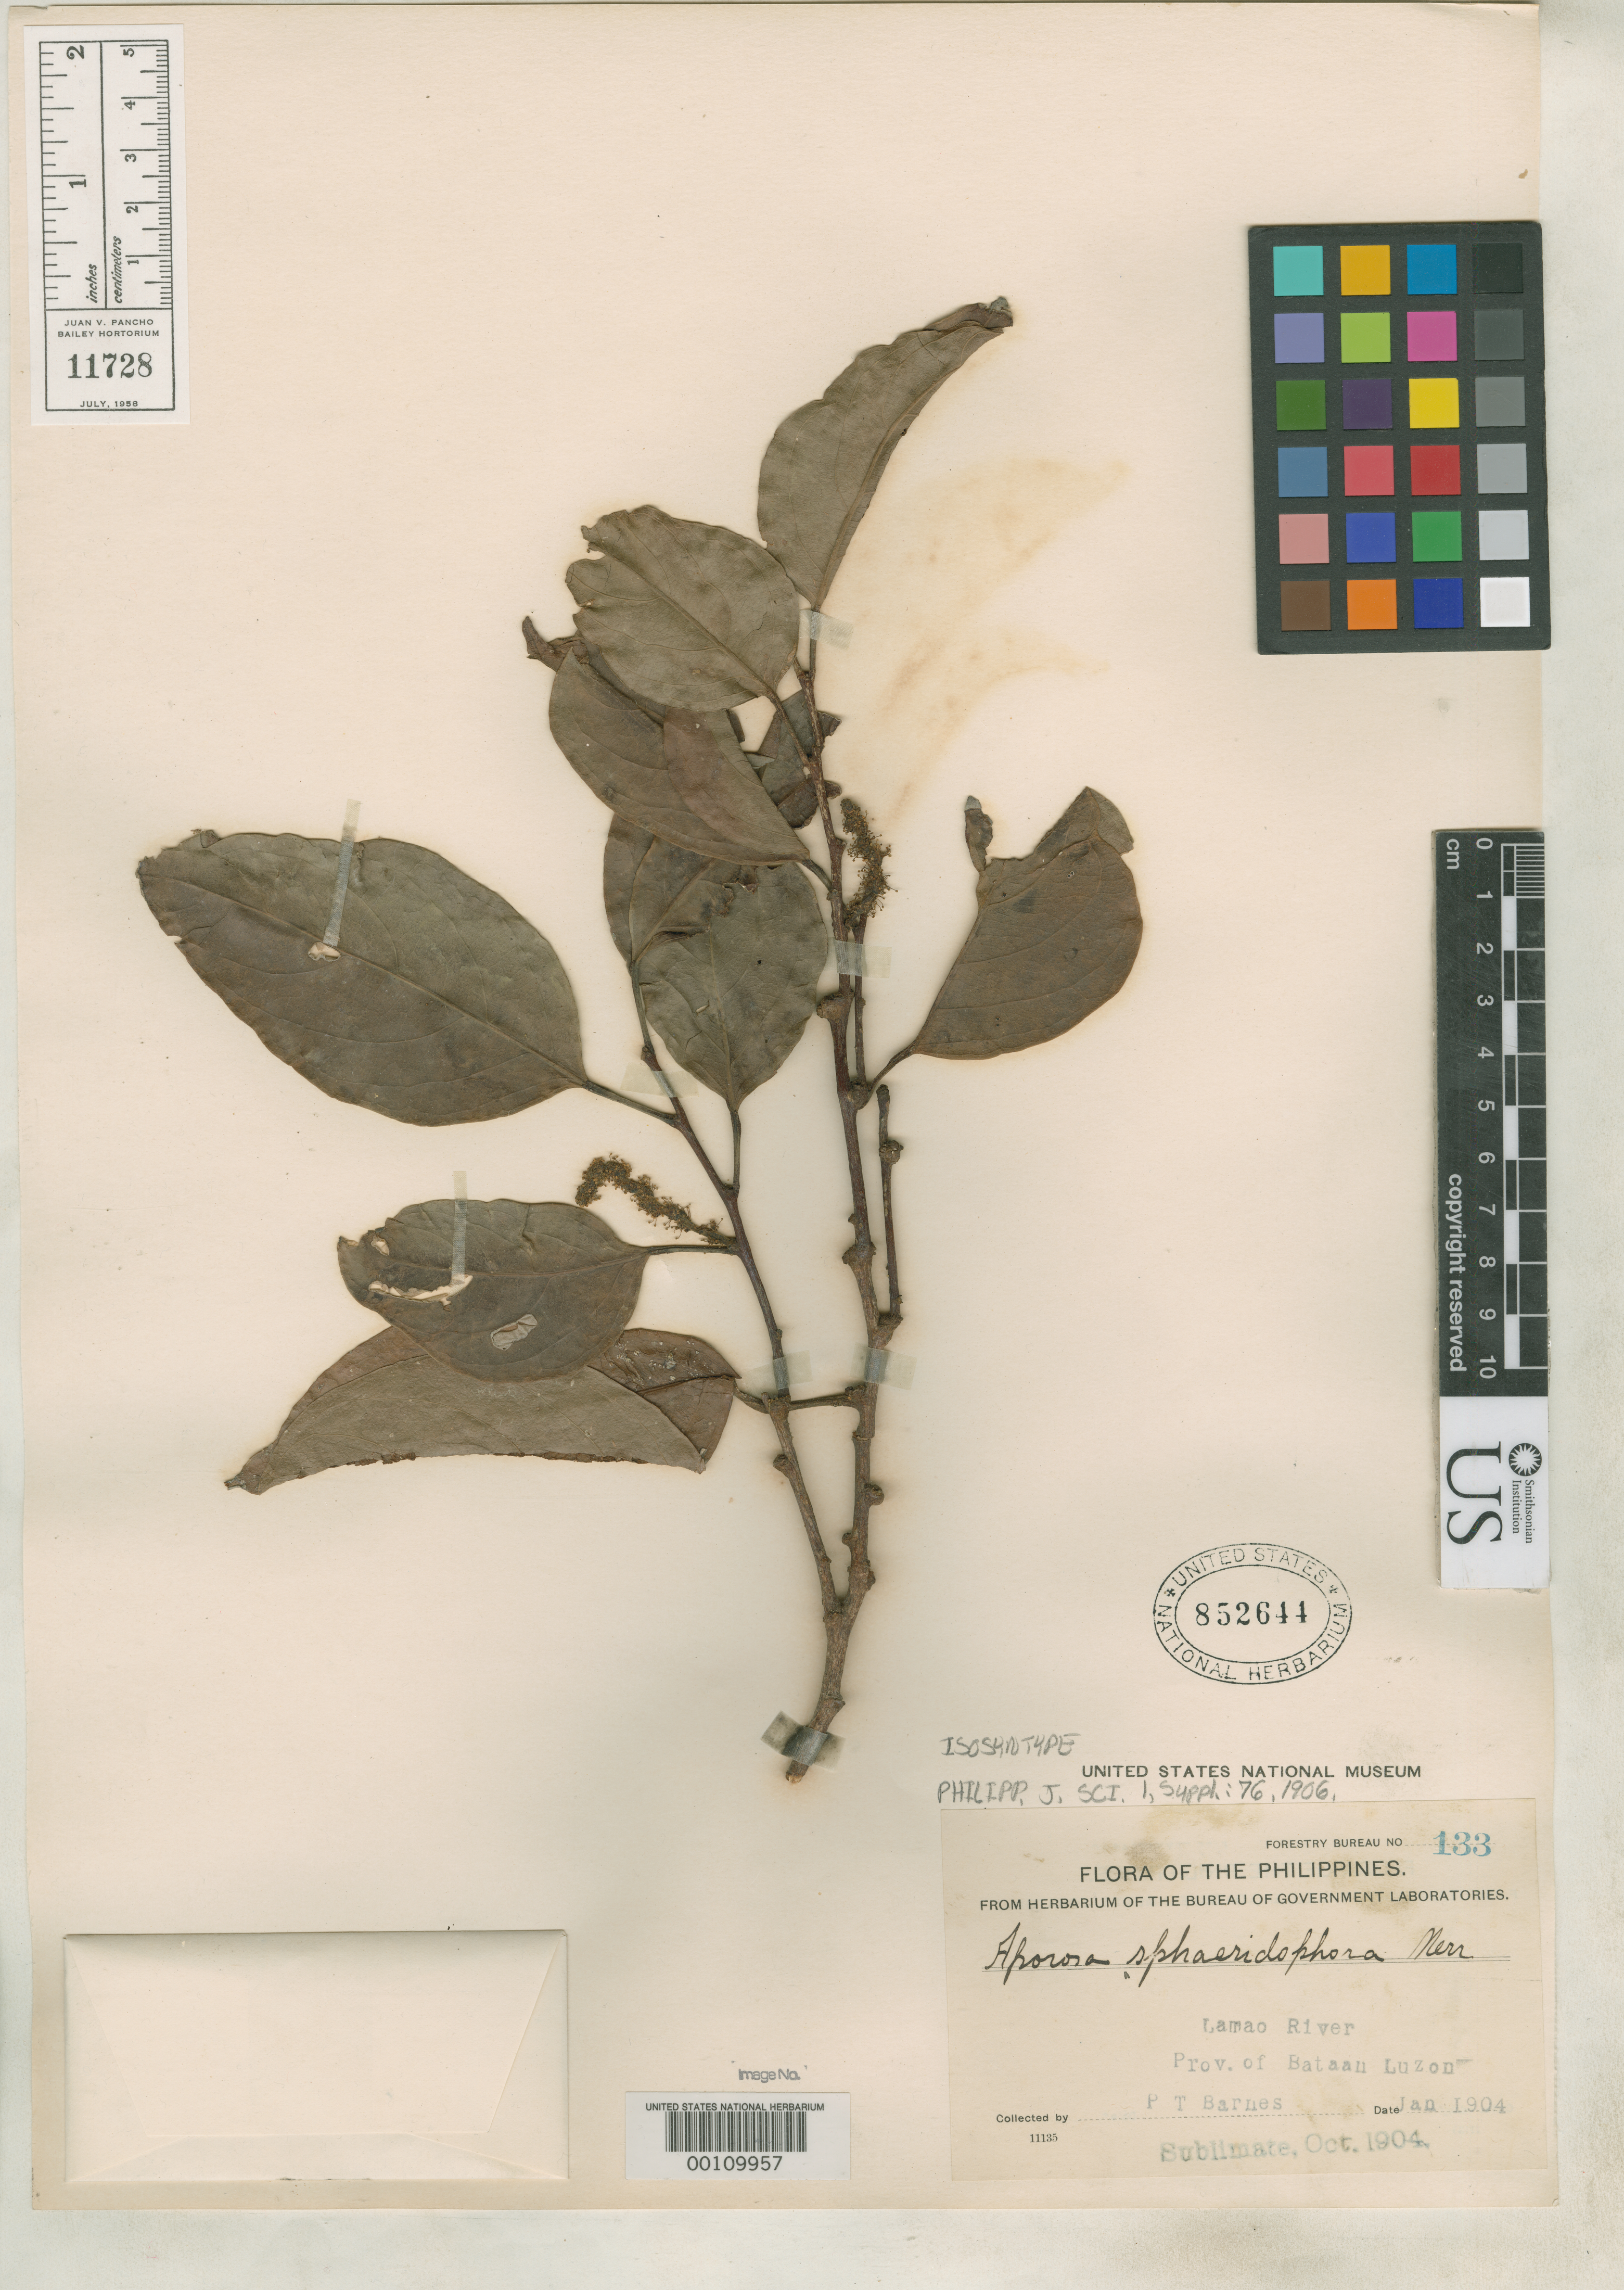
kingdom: Plantae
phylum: Tracheophyta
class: Magnoliopsida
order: Malpighiales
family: Phyllanthaceae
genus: Aporosa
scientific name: Aporosa sphaeridophora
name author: Merr.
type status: Isosyntype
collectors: P. Barnes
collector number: For. Bur. 133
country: Philippines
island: Luzon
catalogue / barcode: US 852644